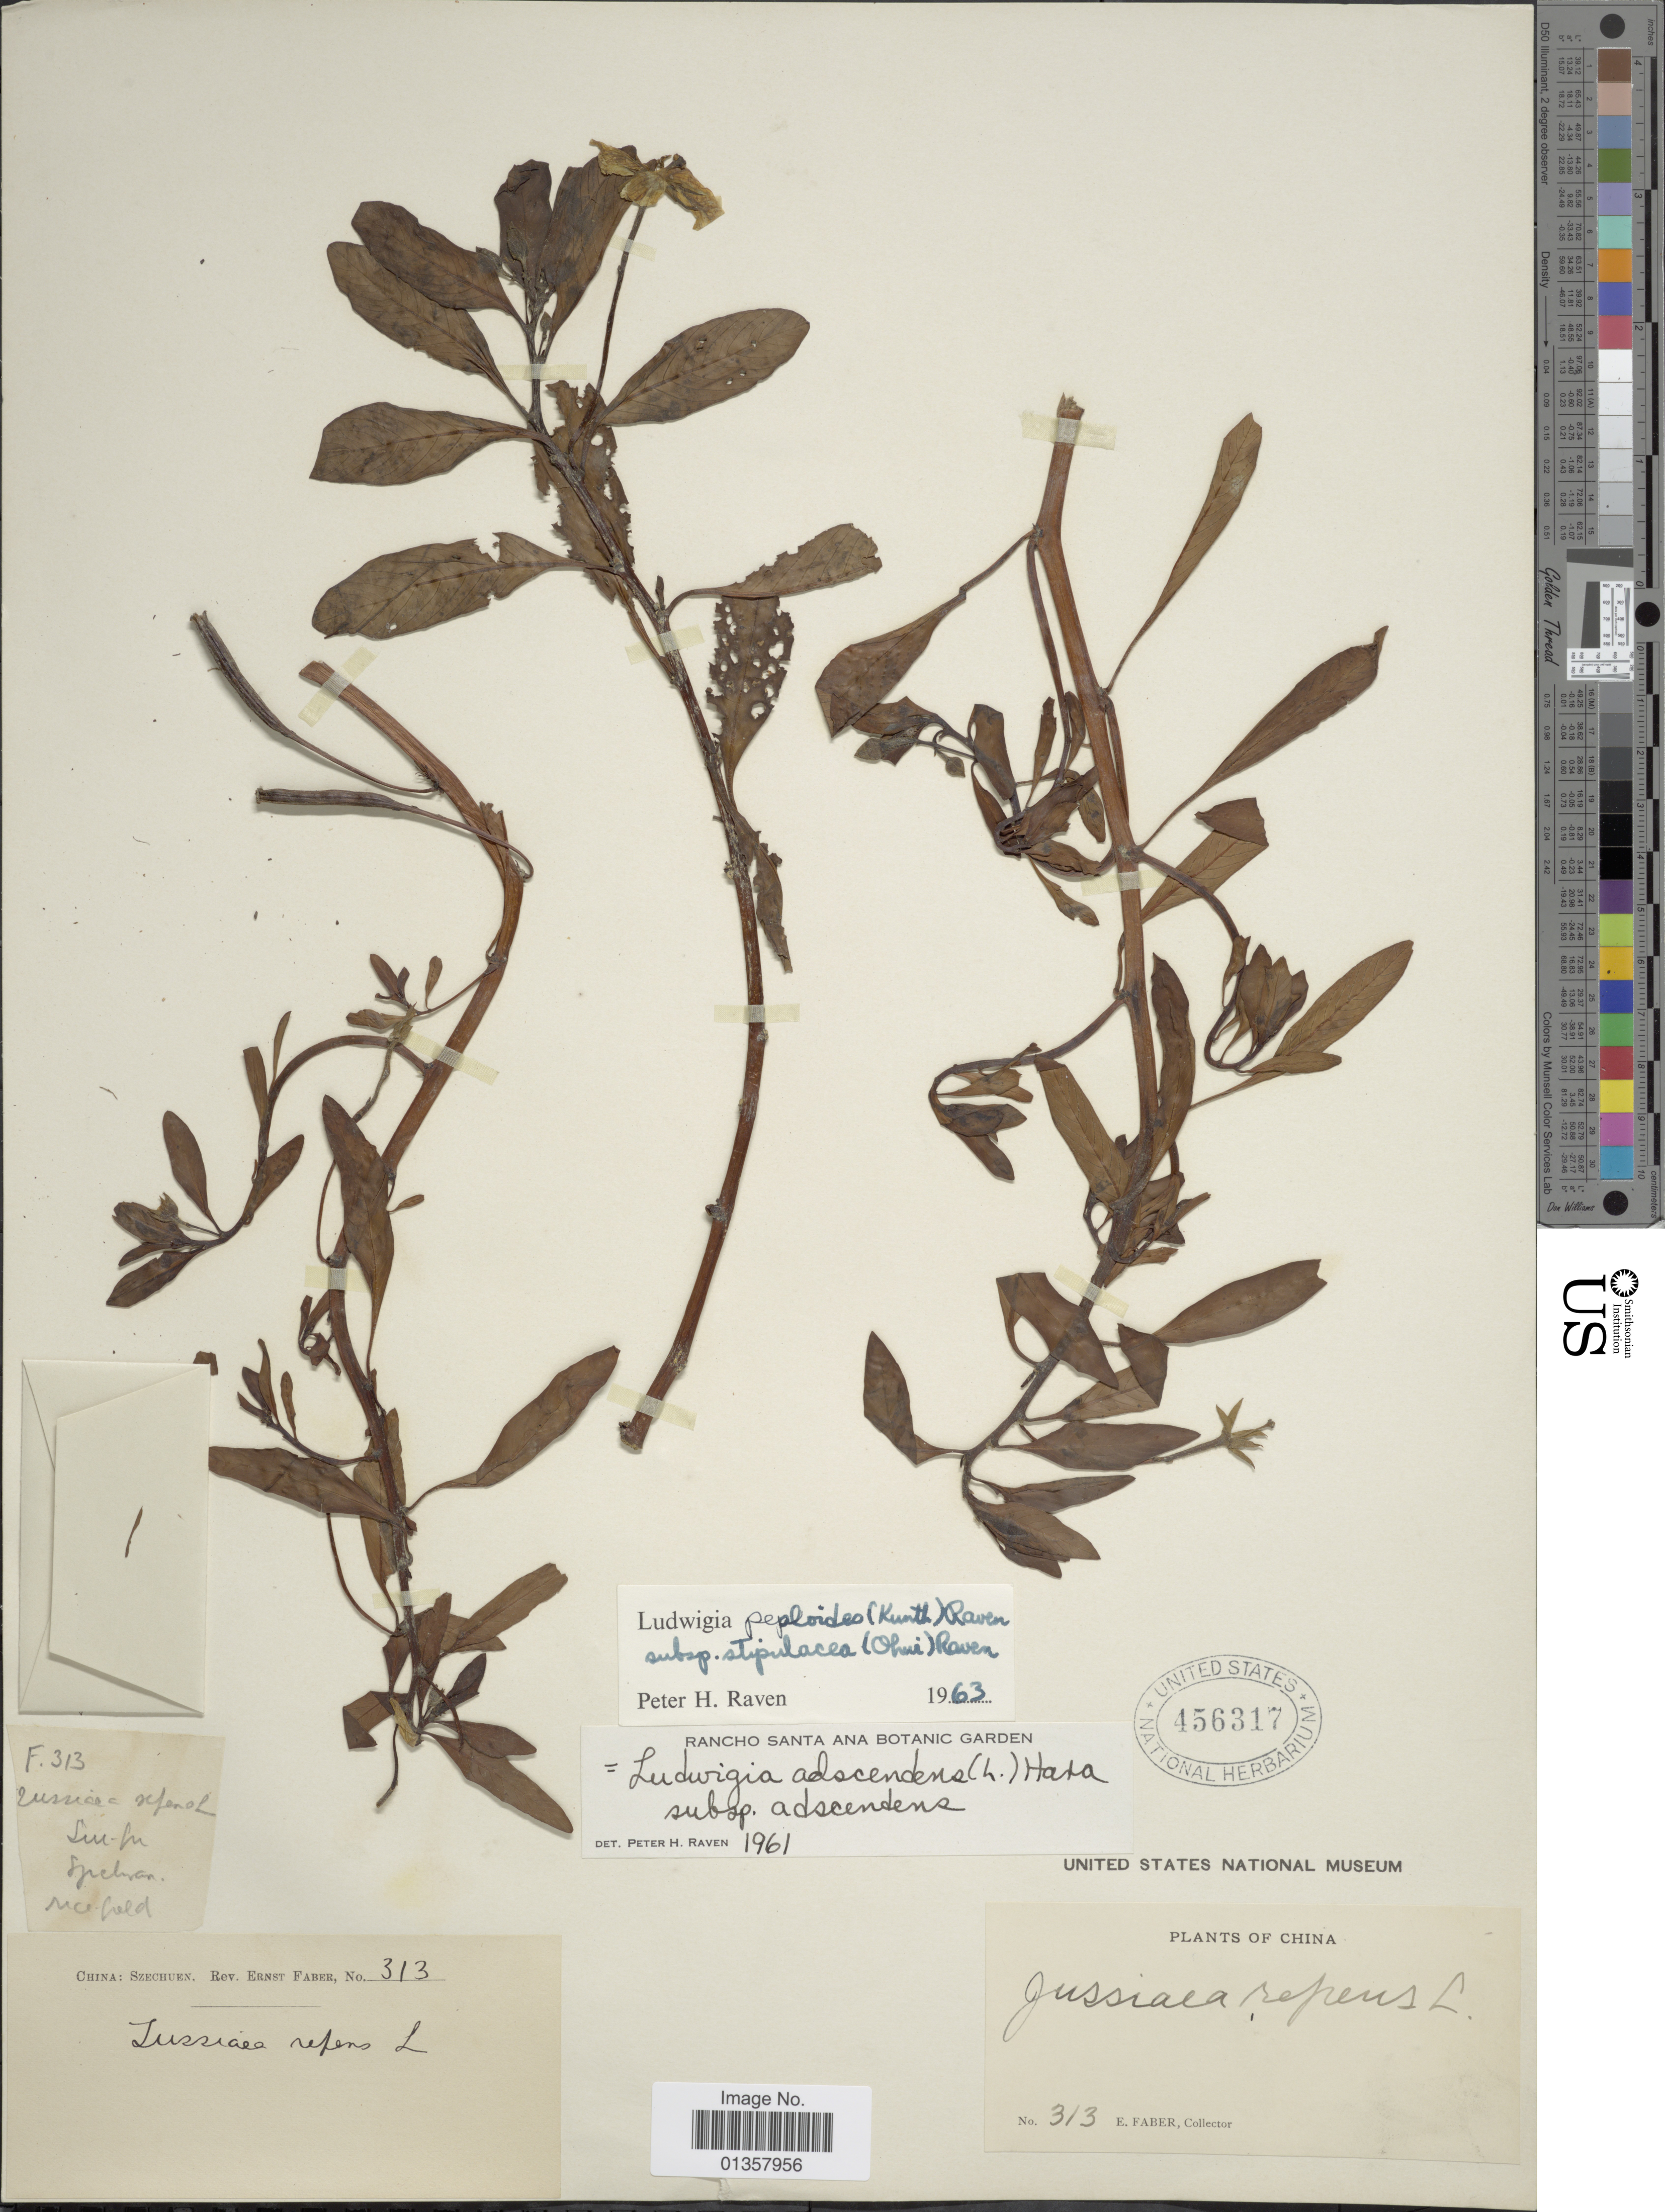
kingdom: Plantae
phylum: Tracheophyta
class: Magnoliopsida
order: Myrtales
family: Onagraceae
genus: Ludwigia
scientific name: Ludwigia peploides subsp. stipulacea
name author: (Ohwi) P.H. Raven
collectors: E. Faber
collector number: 313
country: China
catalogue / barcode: US 456317